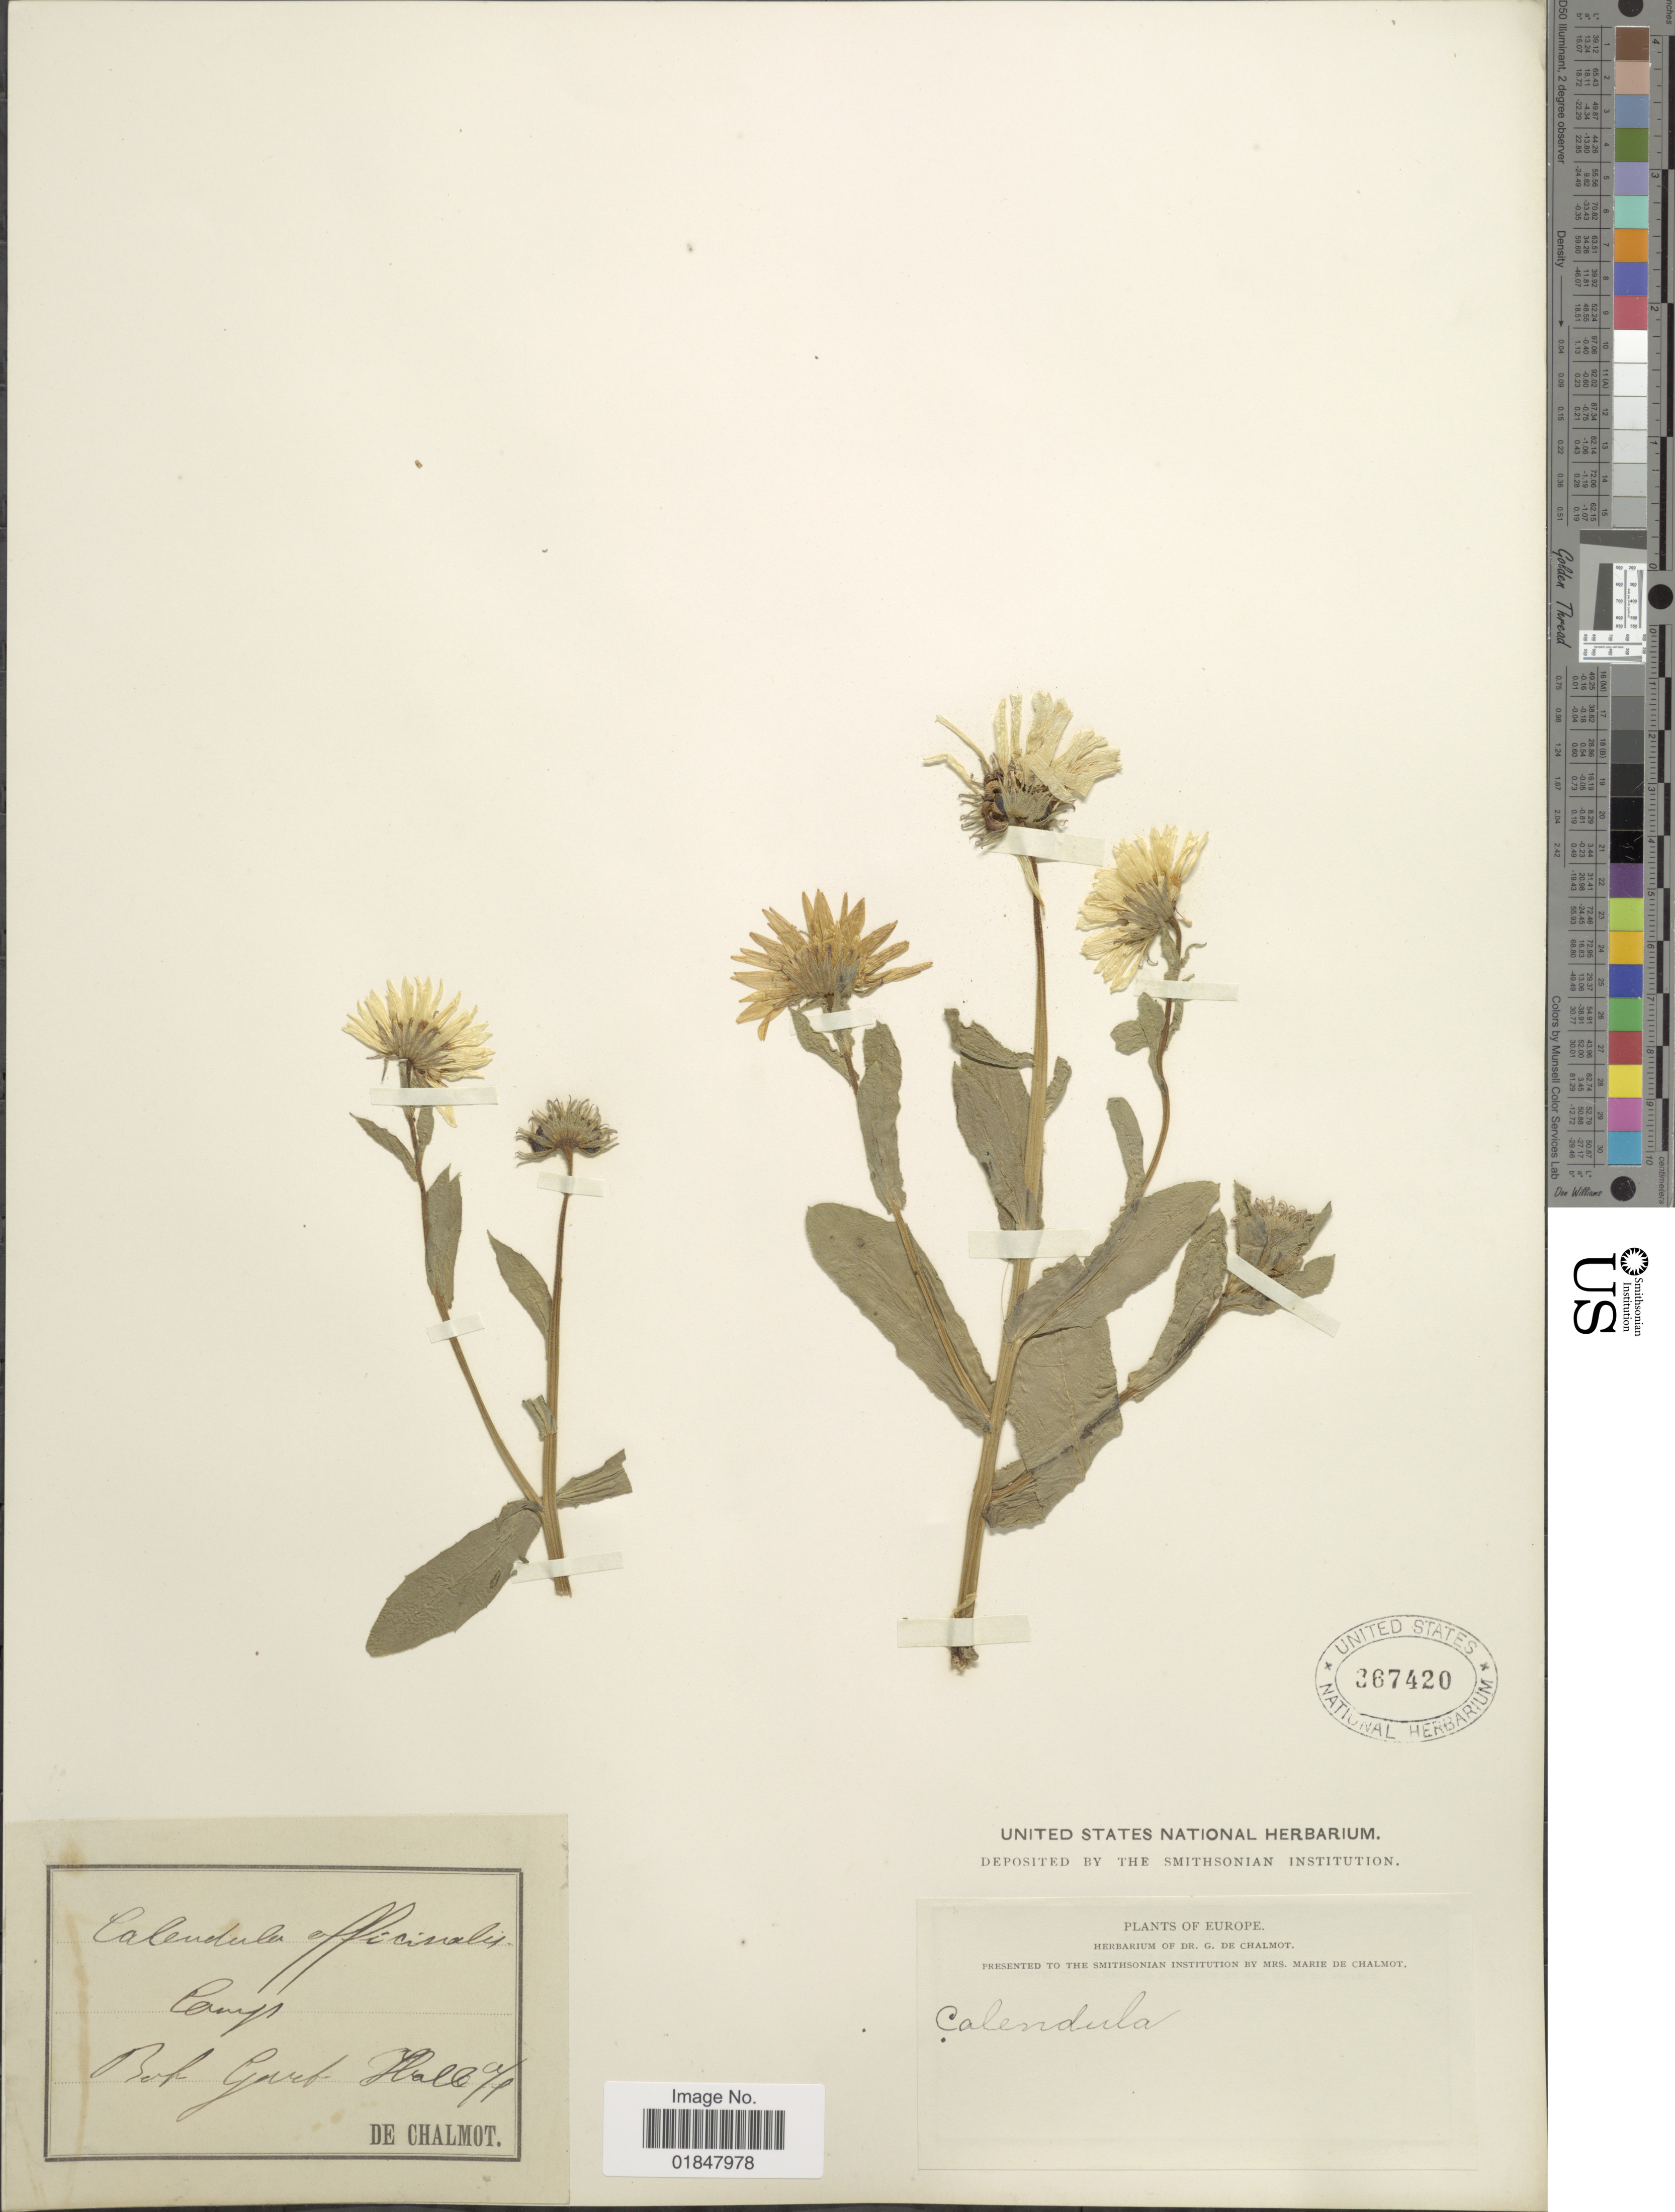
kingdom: Plantae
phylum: Tracheophyta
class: Magnoliopsida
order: Asterales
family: Asteraceae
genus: Calendula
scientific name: Calendula officinalis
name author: L.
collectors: -- Hall & G. de Chalmot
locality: Europe, Camo. Boh Gard Ball [interpreted]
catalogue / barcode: US 367420